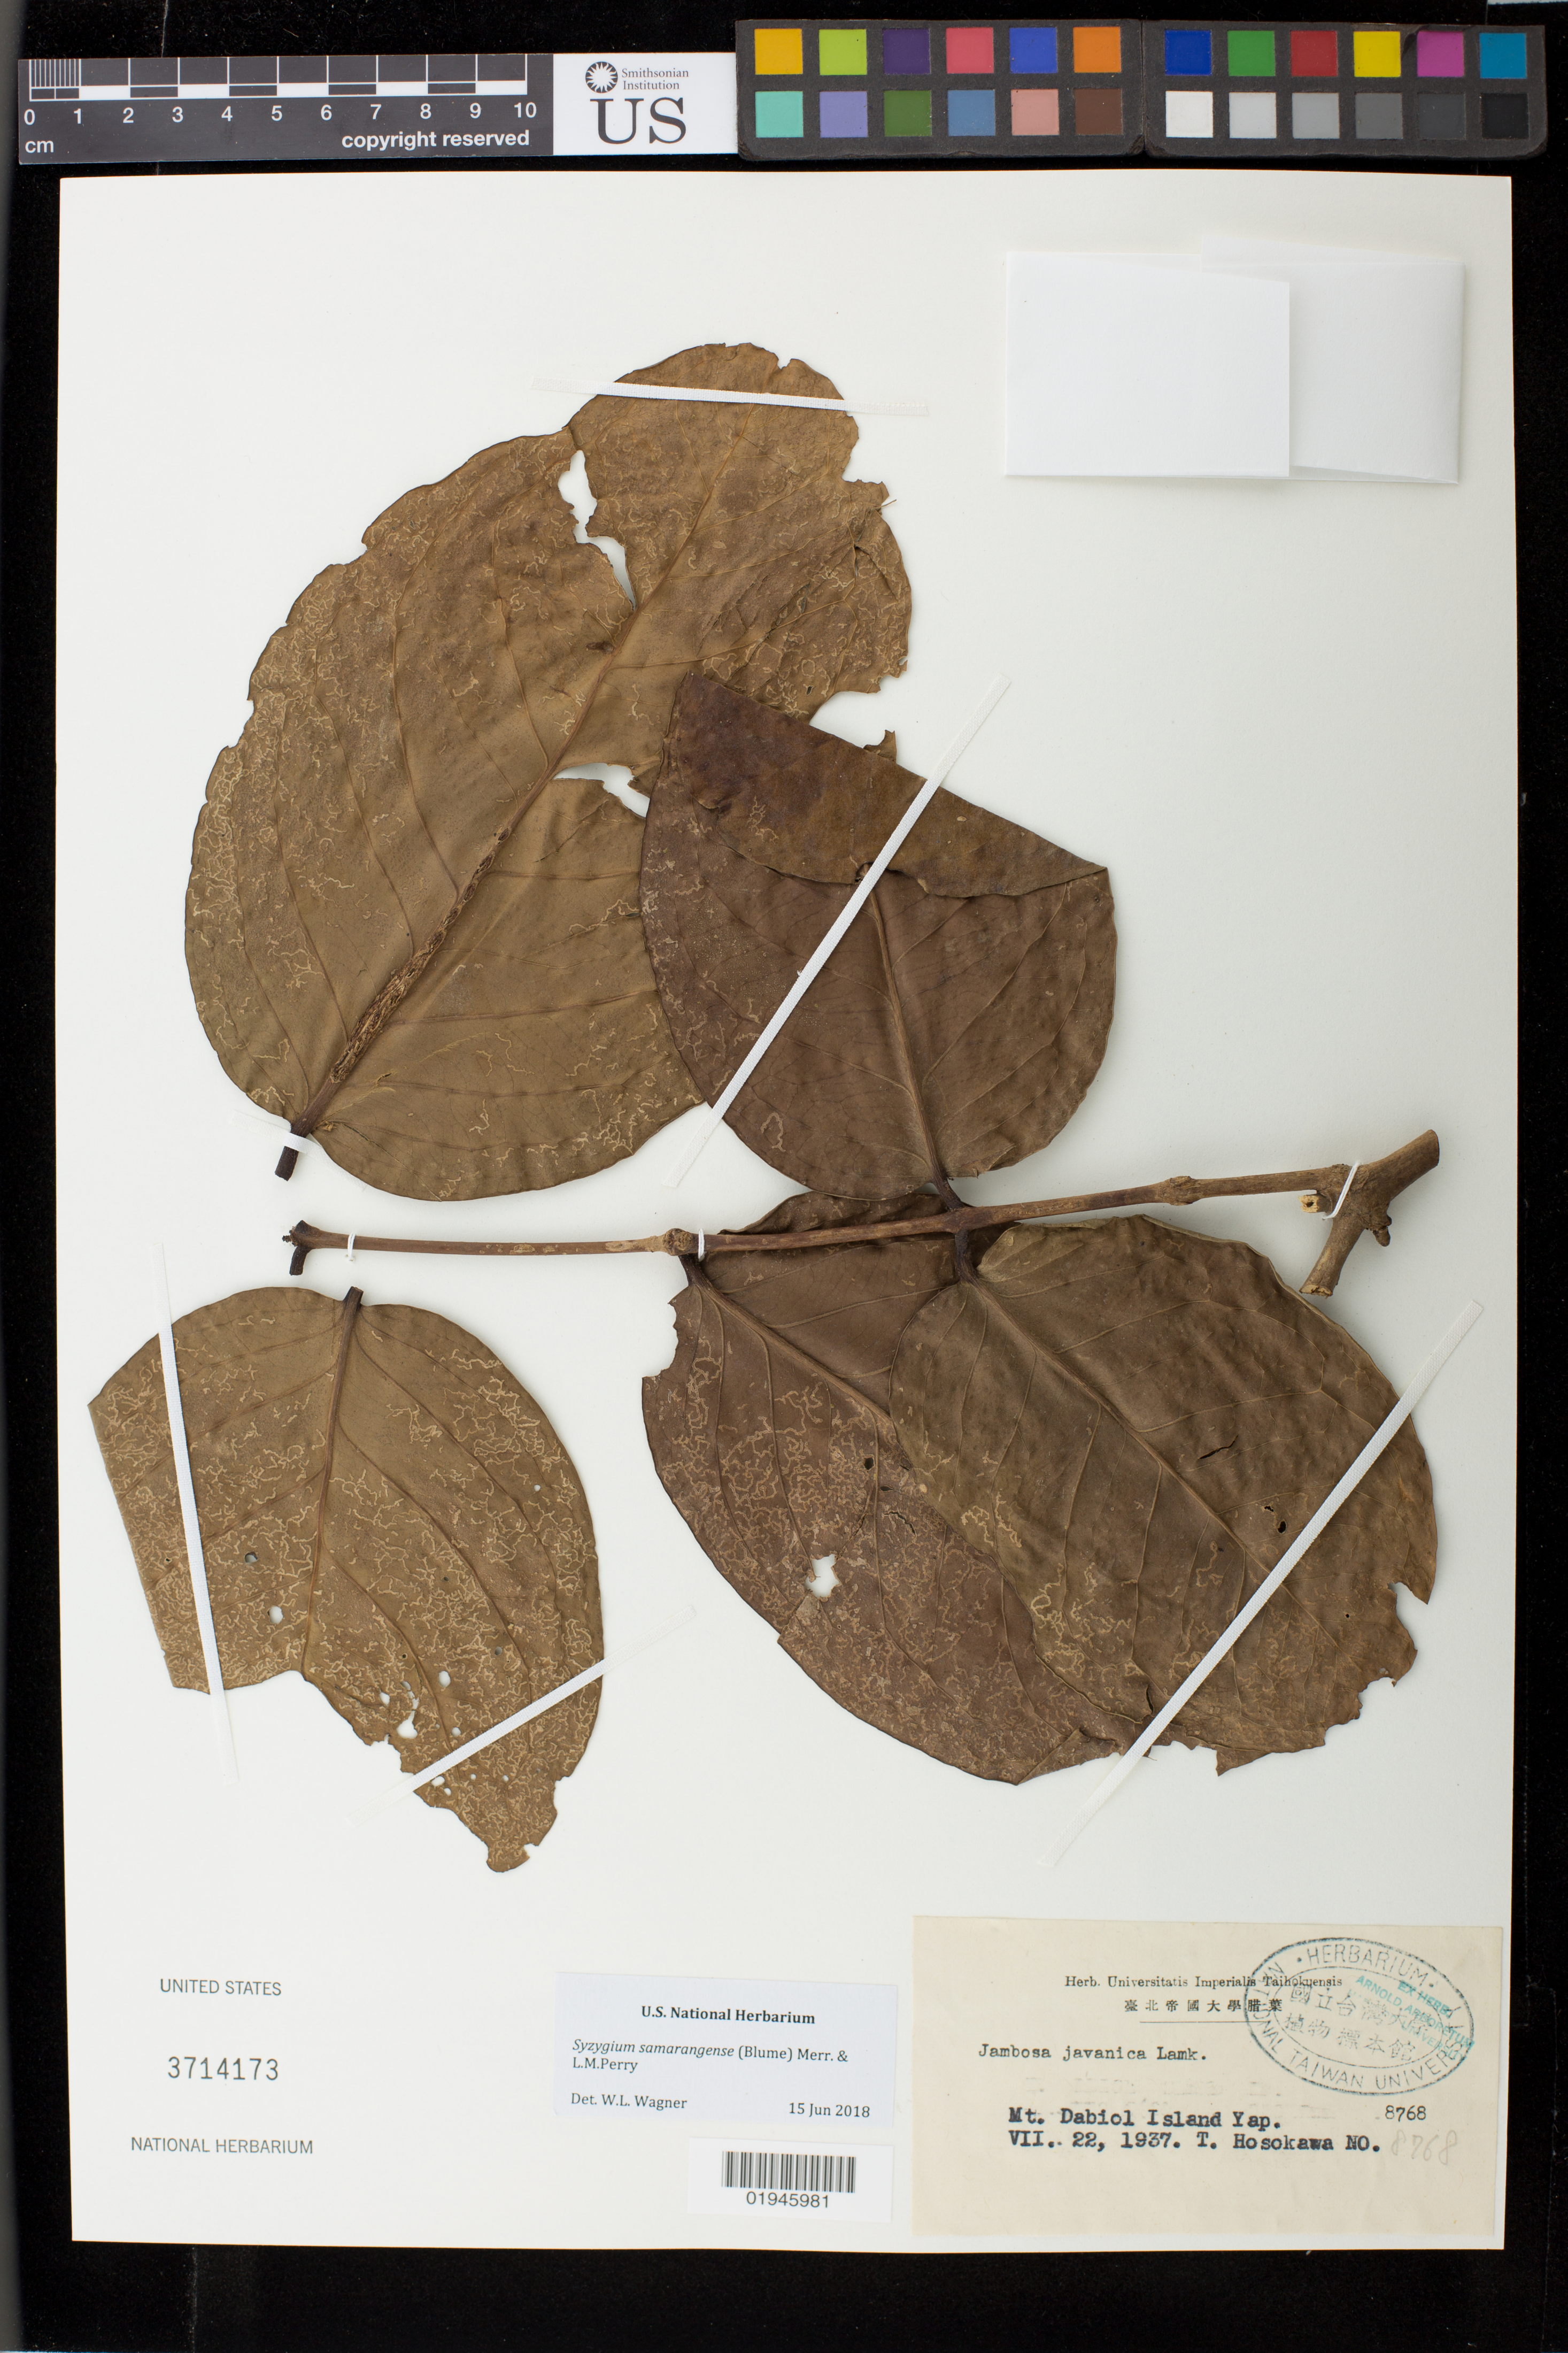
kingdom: Plantae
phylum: Tracheophyta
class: Magnoliopsida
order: Myrtales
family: Myrtaceae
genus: Syzygium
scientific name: Syzygium samarangense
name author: (Blume) Merr. & L.M. Perry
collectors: T. Hosokawa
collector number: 8768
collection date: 1937-07-22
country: Micronesia, Federated States of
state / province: Yap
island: Yap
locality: Mt. Diabol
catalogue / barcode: US 3714173